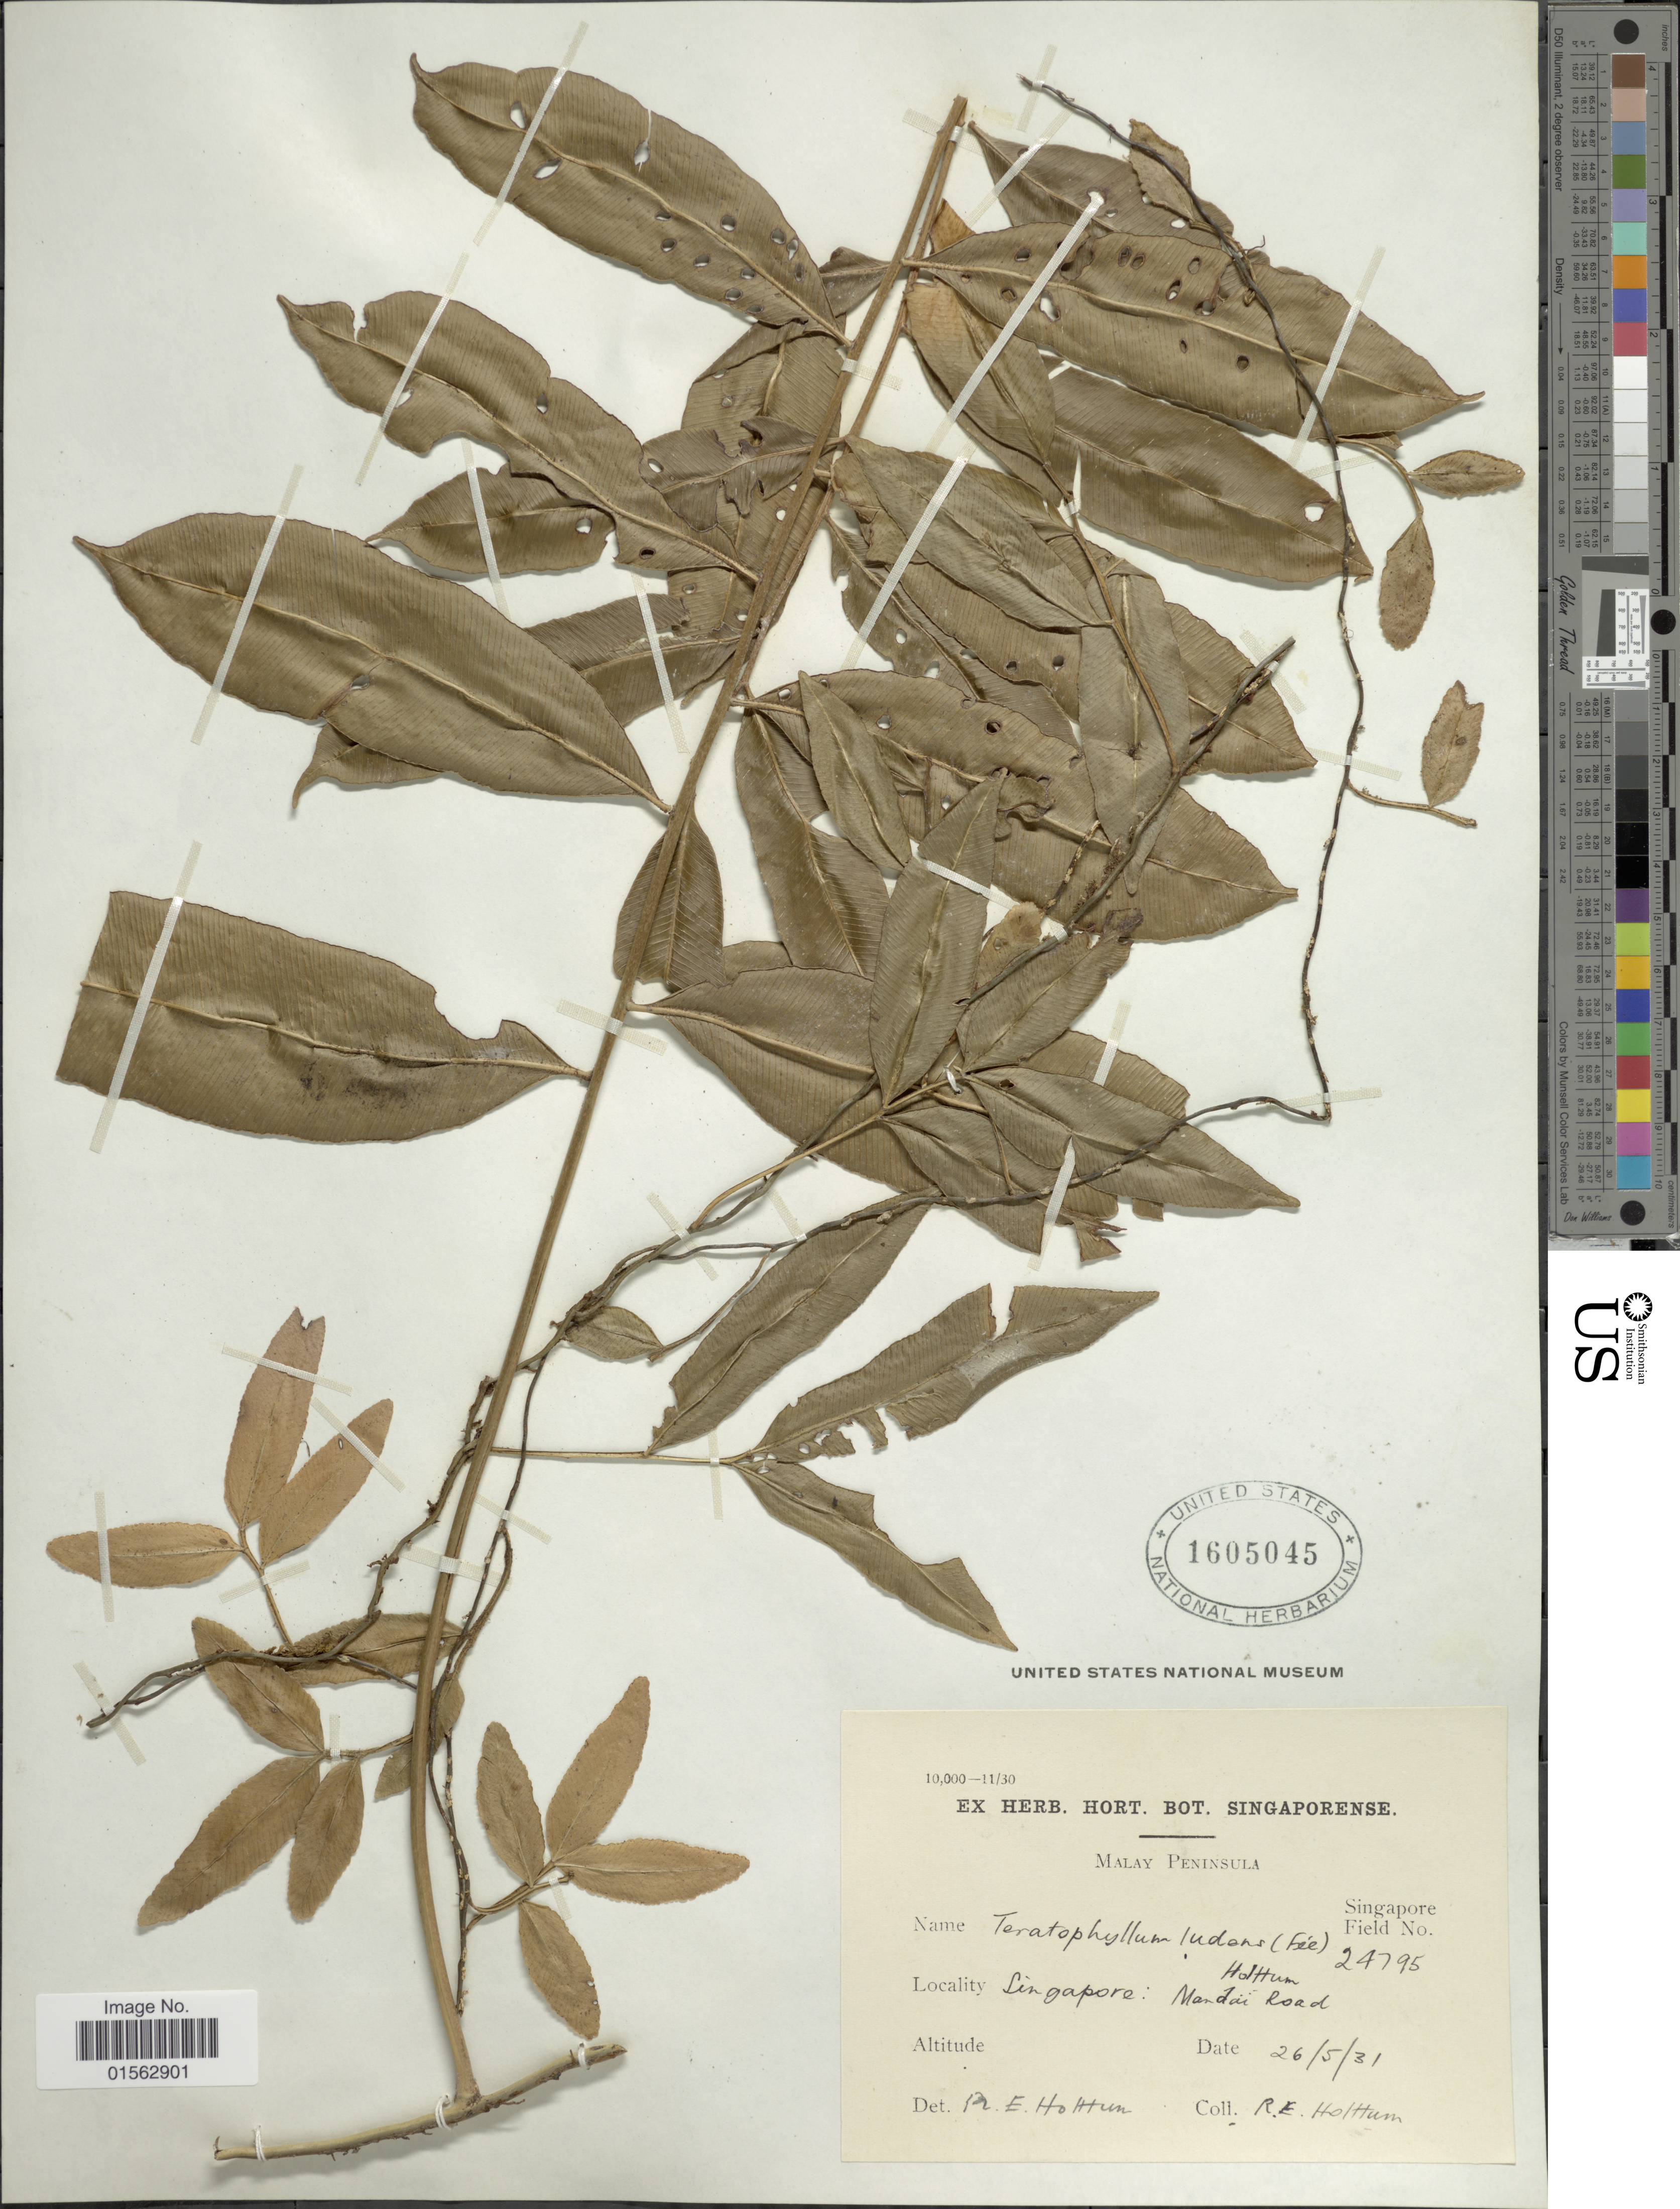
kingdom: Plantae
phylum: Tracheophyta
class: Polypodiopsida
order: Polypodiales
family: Dryopteridaceae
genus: Teratophyllum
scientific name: Teratophyllum ludens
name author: (Fée) Holttum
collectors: R. E. Holttum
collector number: Singapore Field 24795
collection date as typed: Transcribed d/m/y: 26/5/31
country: Singapore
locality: Malay Peninsula, Singapore: Nandai Road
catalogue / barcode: US 1605045